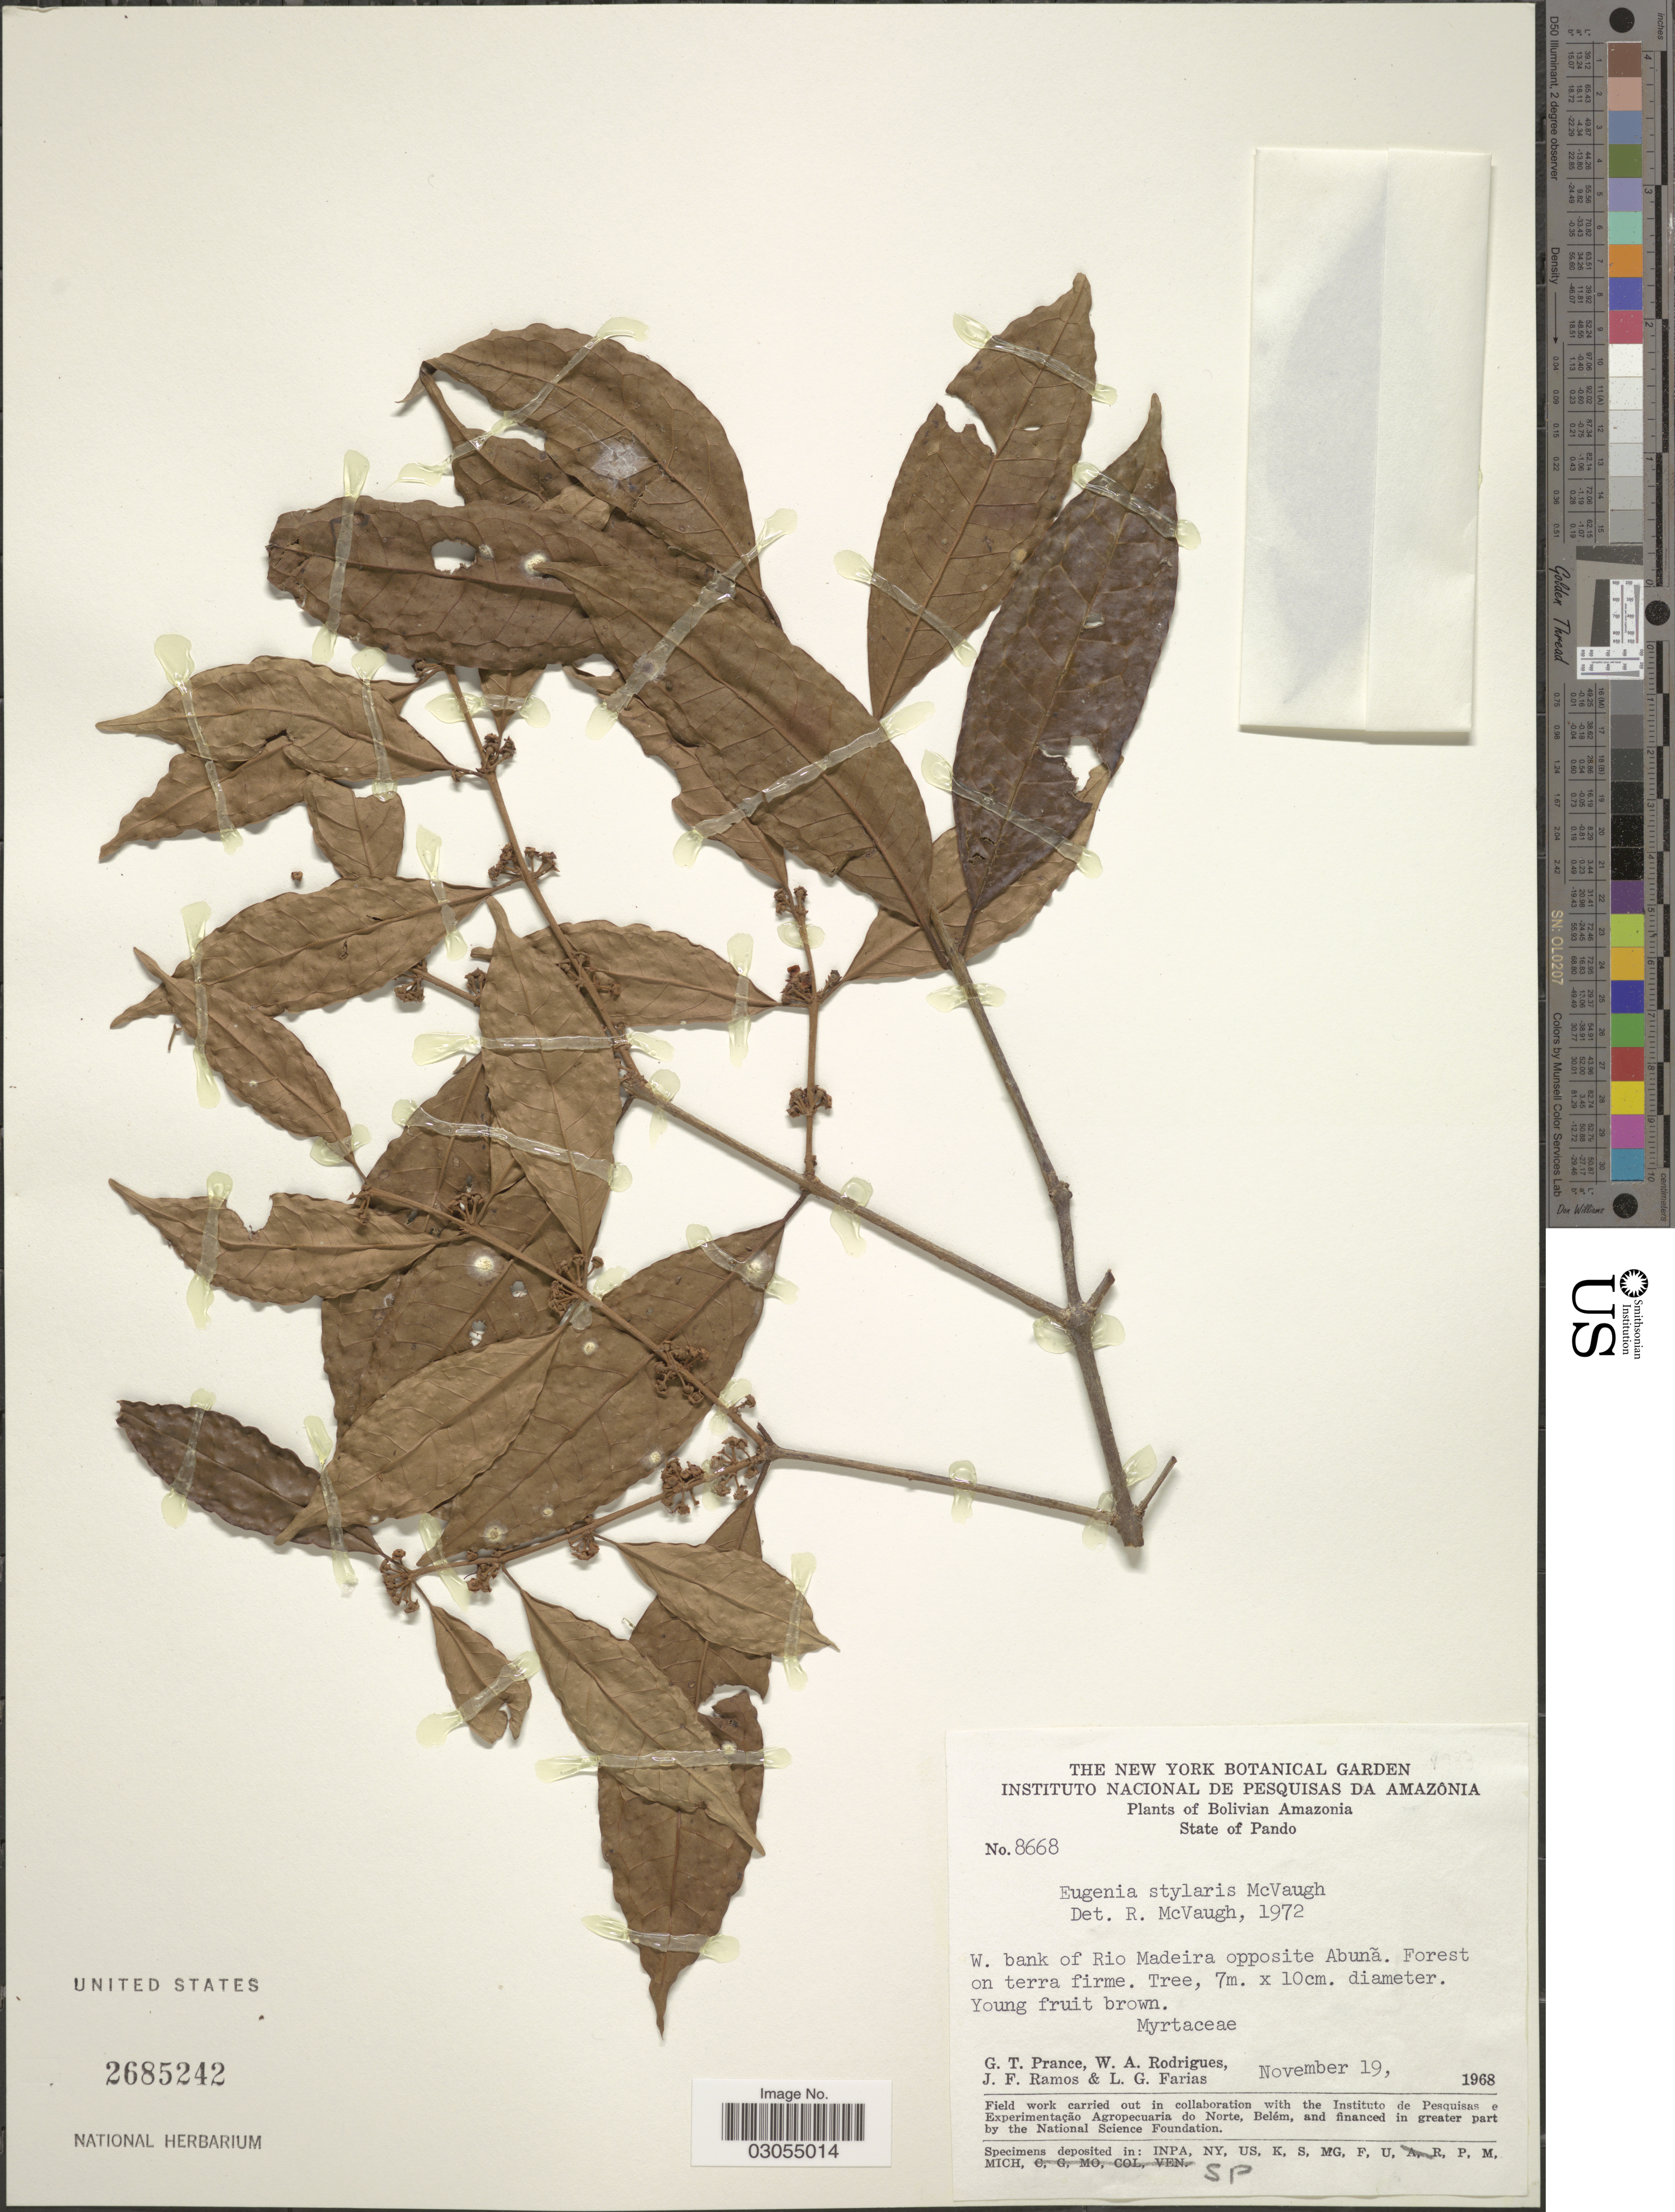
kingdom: Plantae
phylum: Tracheophyta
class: Magnoliopsida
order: Myrtales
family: Myrtaceae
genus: Eugenia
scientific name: Eugenia stylaris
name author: McVaugh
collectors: G. T. Prance, W. A. Rodrigues, J. F. Ramos & L. G. Farias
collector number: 8668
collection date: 1968-11-19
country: Bolivia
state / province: Pando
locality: Bolivian Amazonia, W. bank of Rio Madeira opposite Abuña.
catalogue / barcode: US 2685242